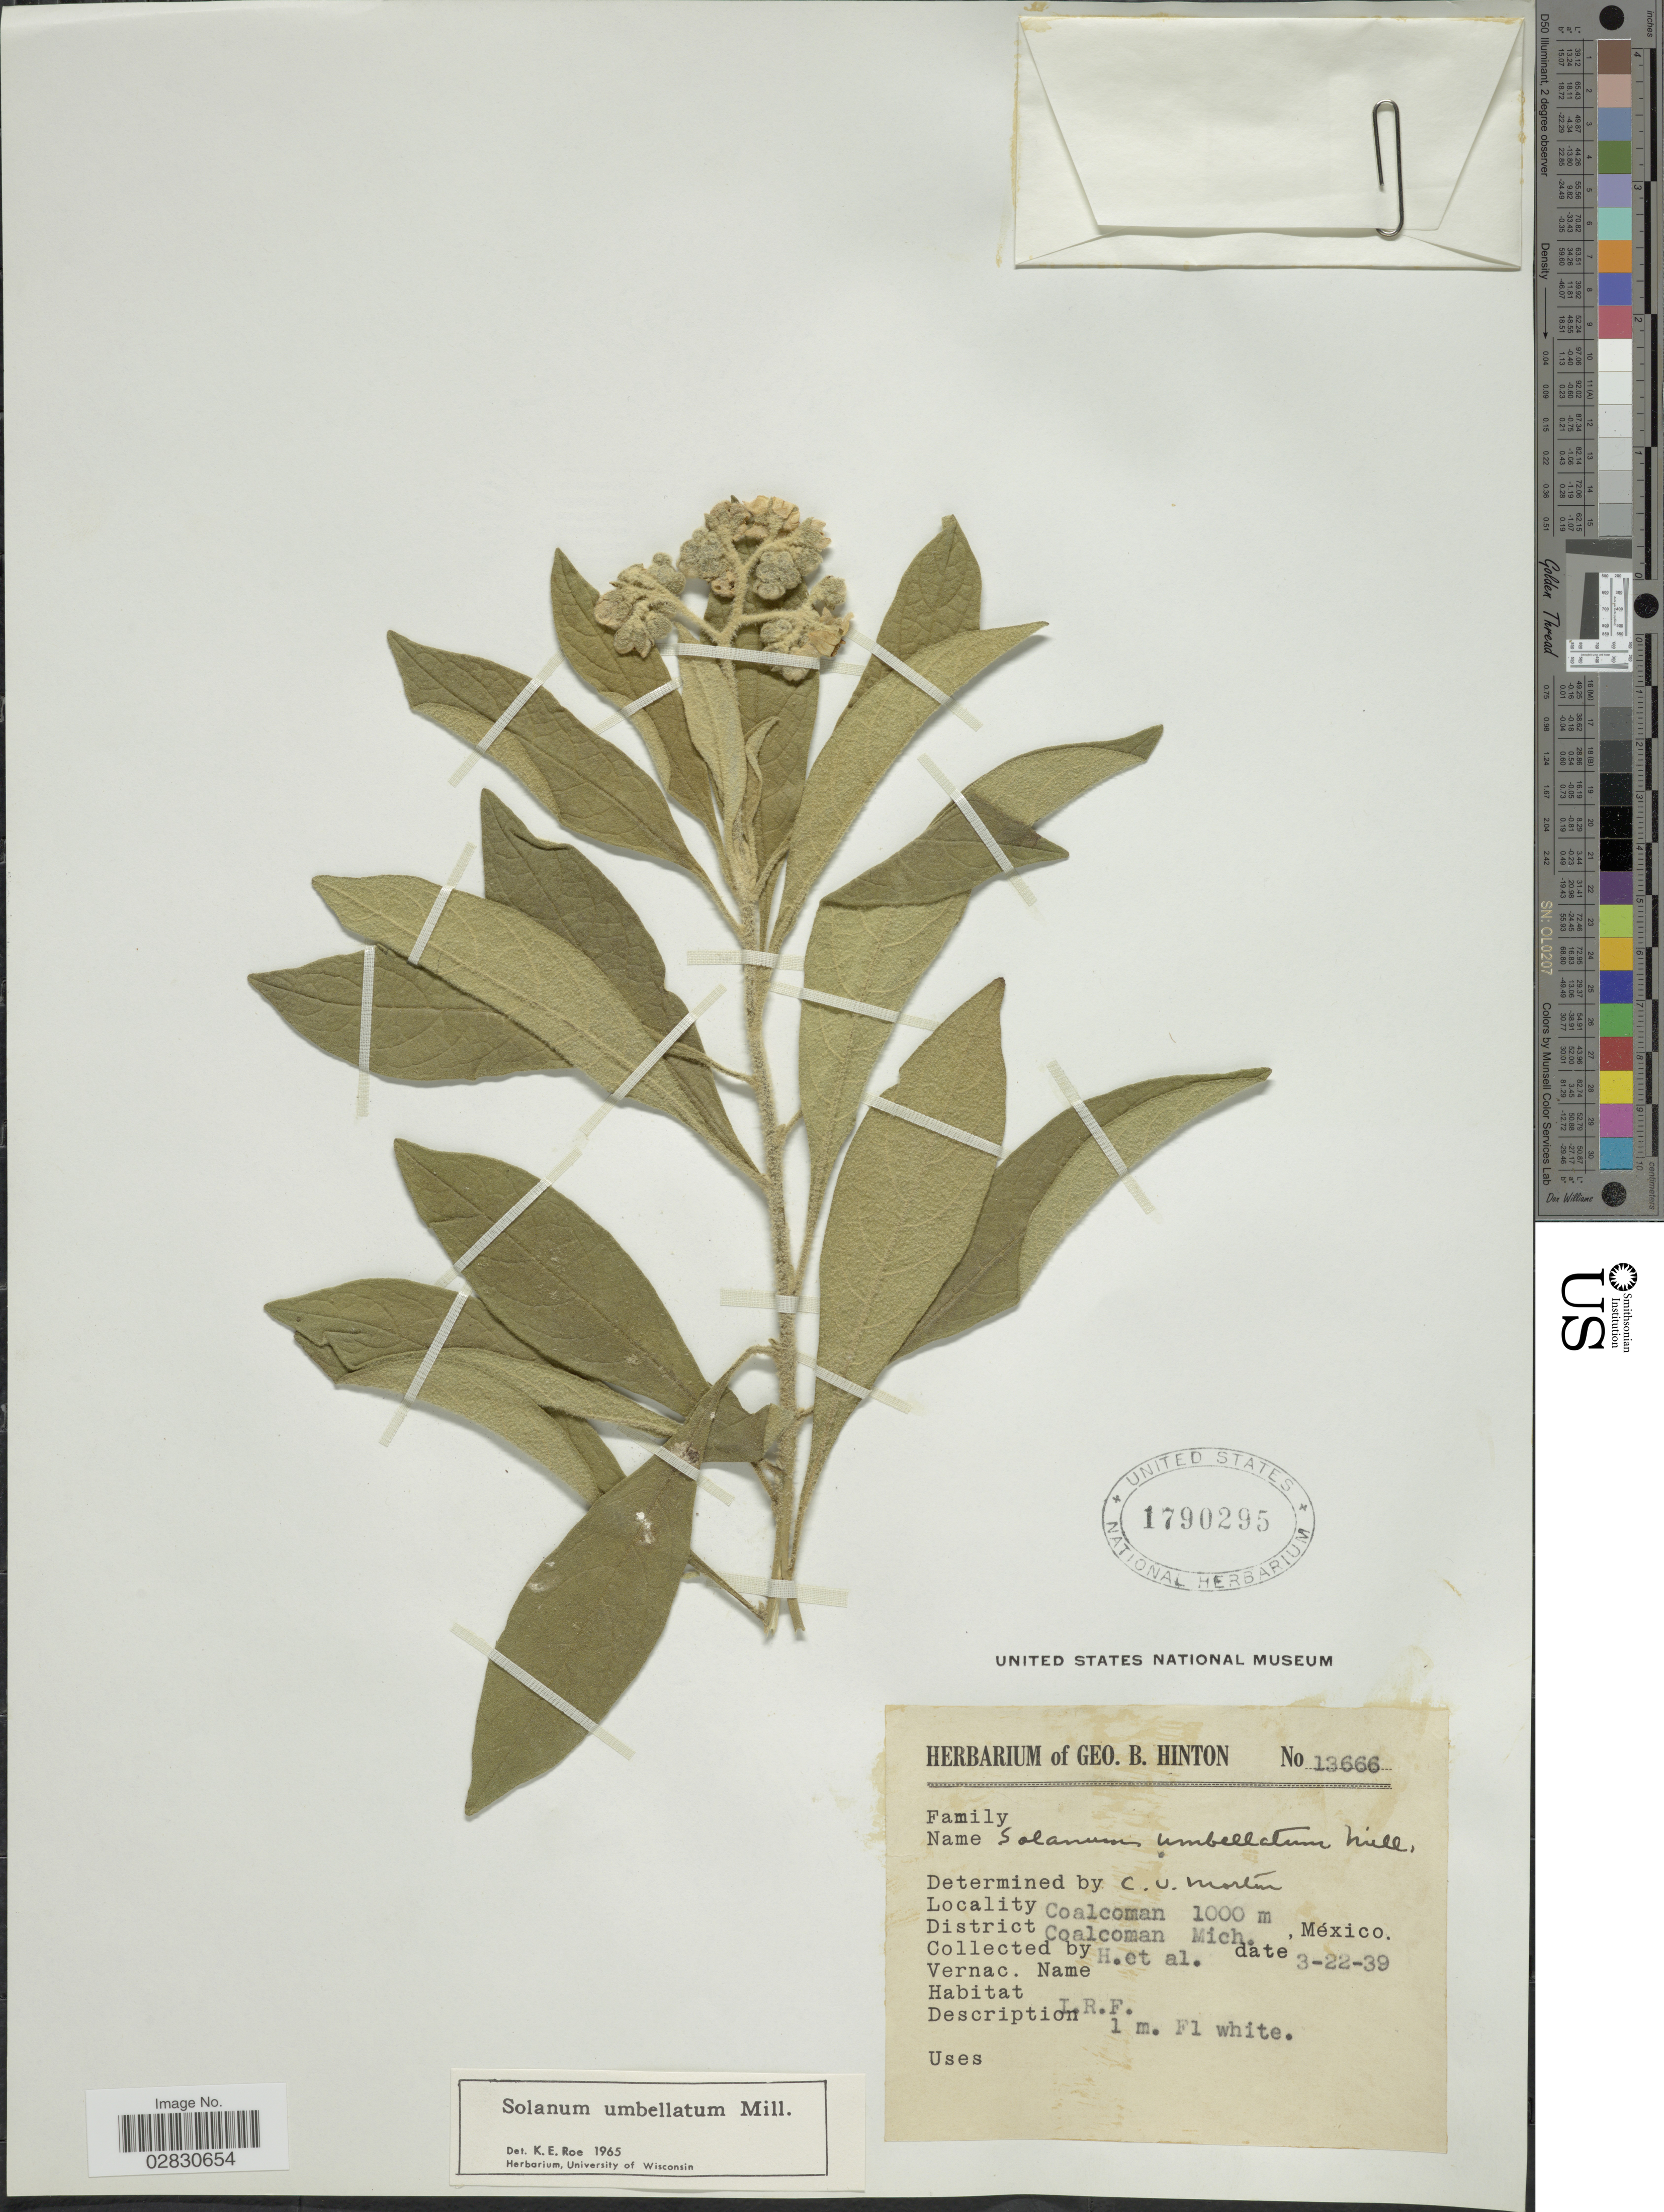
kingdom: Plantae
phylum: Tracheophyta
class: Magnoliopsida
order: Solanales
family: Solanaceae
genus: Solanum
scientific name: Solanum umbellatum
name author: Mill.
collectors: G. B. Hinton & et al.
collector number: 13666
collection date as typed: Transcribed d/m/y: 22/3/39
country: Mexico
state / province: Michoacán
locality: Coalcoman, District Coalcoman.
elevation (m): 1000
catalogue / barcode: US 1790295